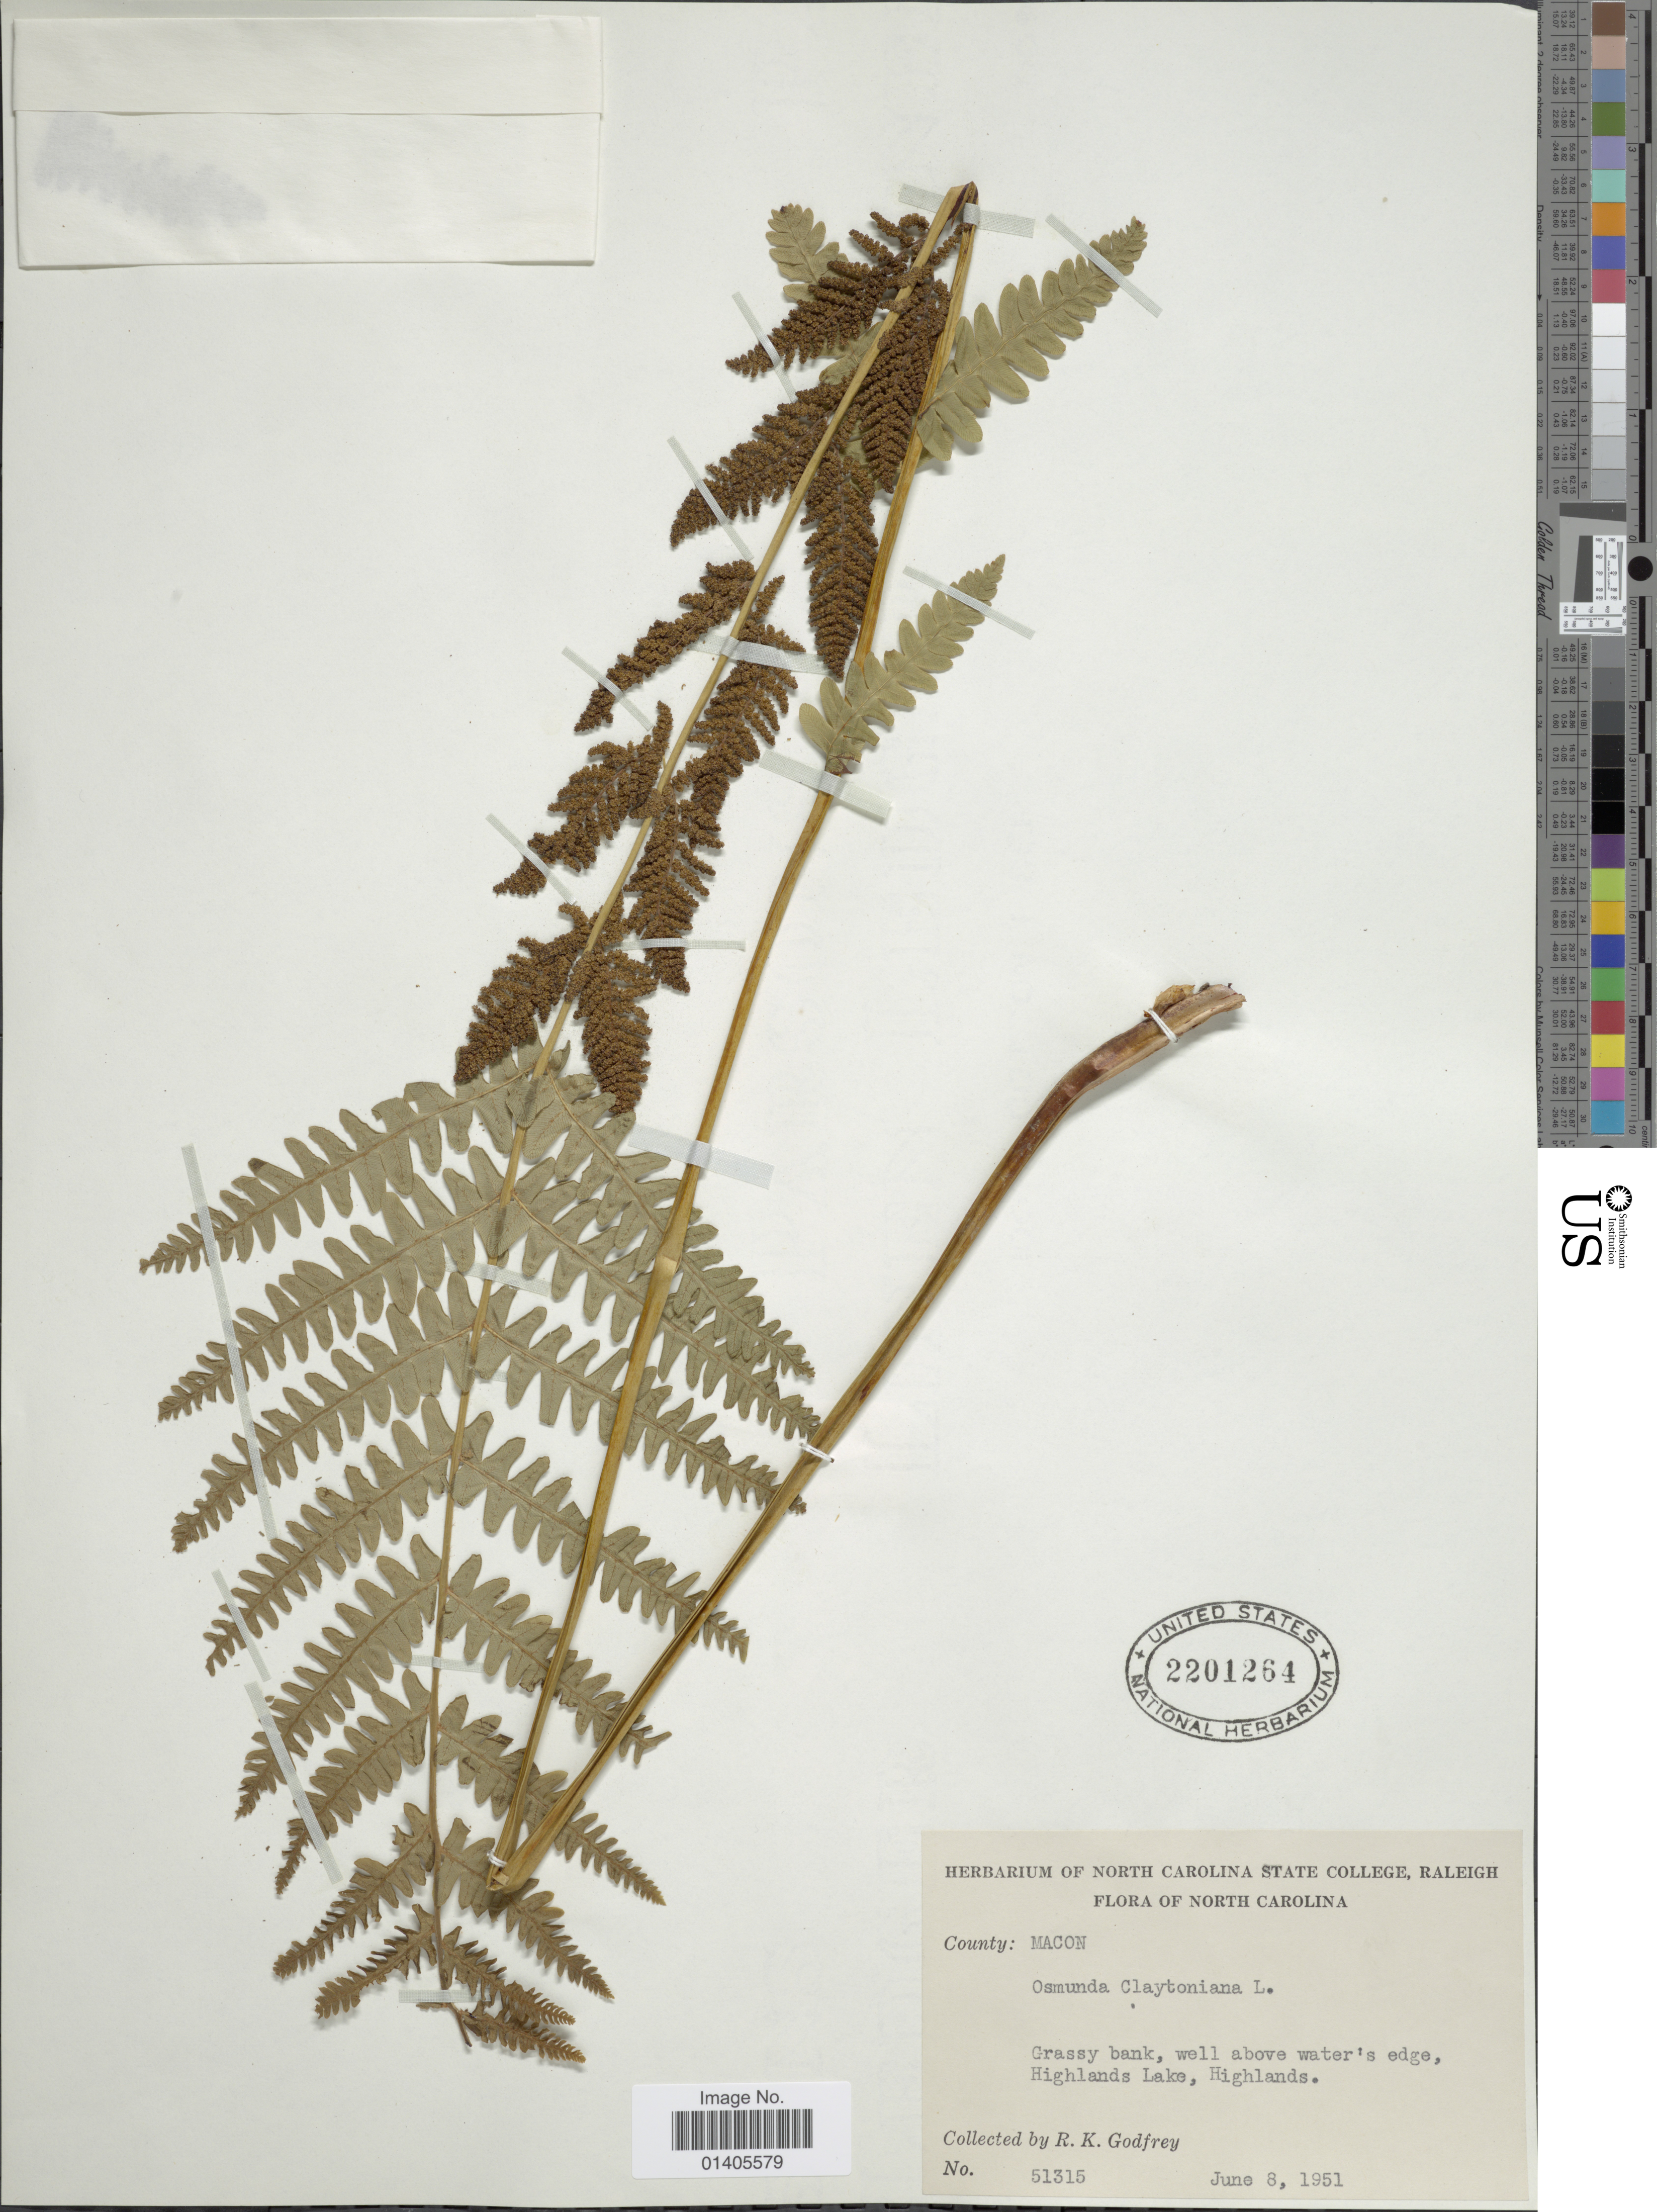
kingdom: Plantae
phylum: Tracheophyta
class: Polypodiopsida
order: Osmundales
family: Osmundaceae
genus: Osmunda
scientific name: Osmunda claytoniana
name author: (L.) Tagawa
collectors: R. K. Godfrey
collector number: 51315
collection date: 1951-06-08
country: United States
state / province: North Carolina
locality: County: macon, Grassy bank, well above water's edge, Highlands Lake, Highlands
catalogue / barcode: US 2201264